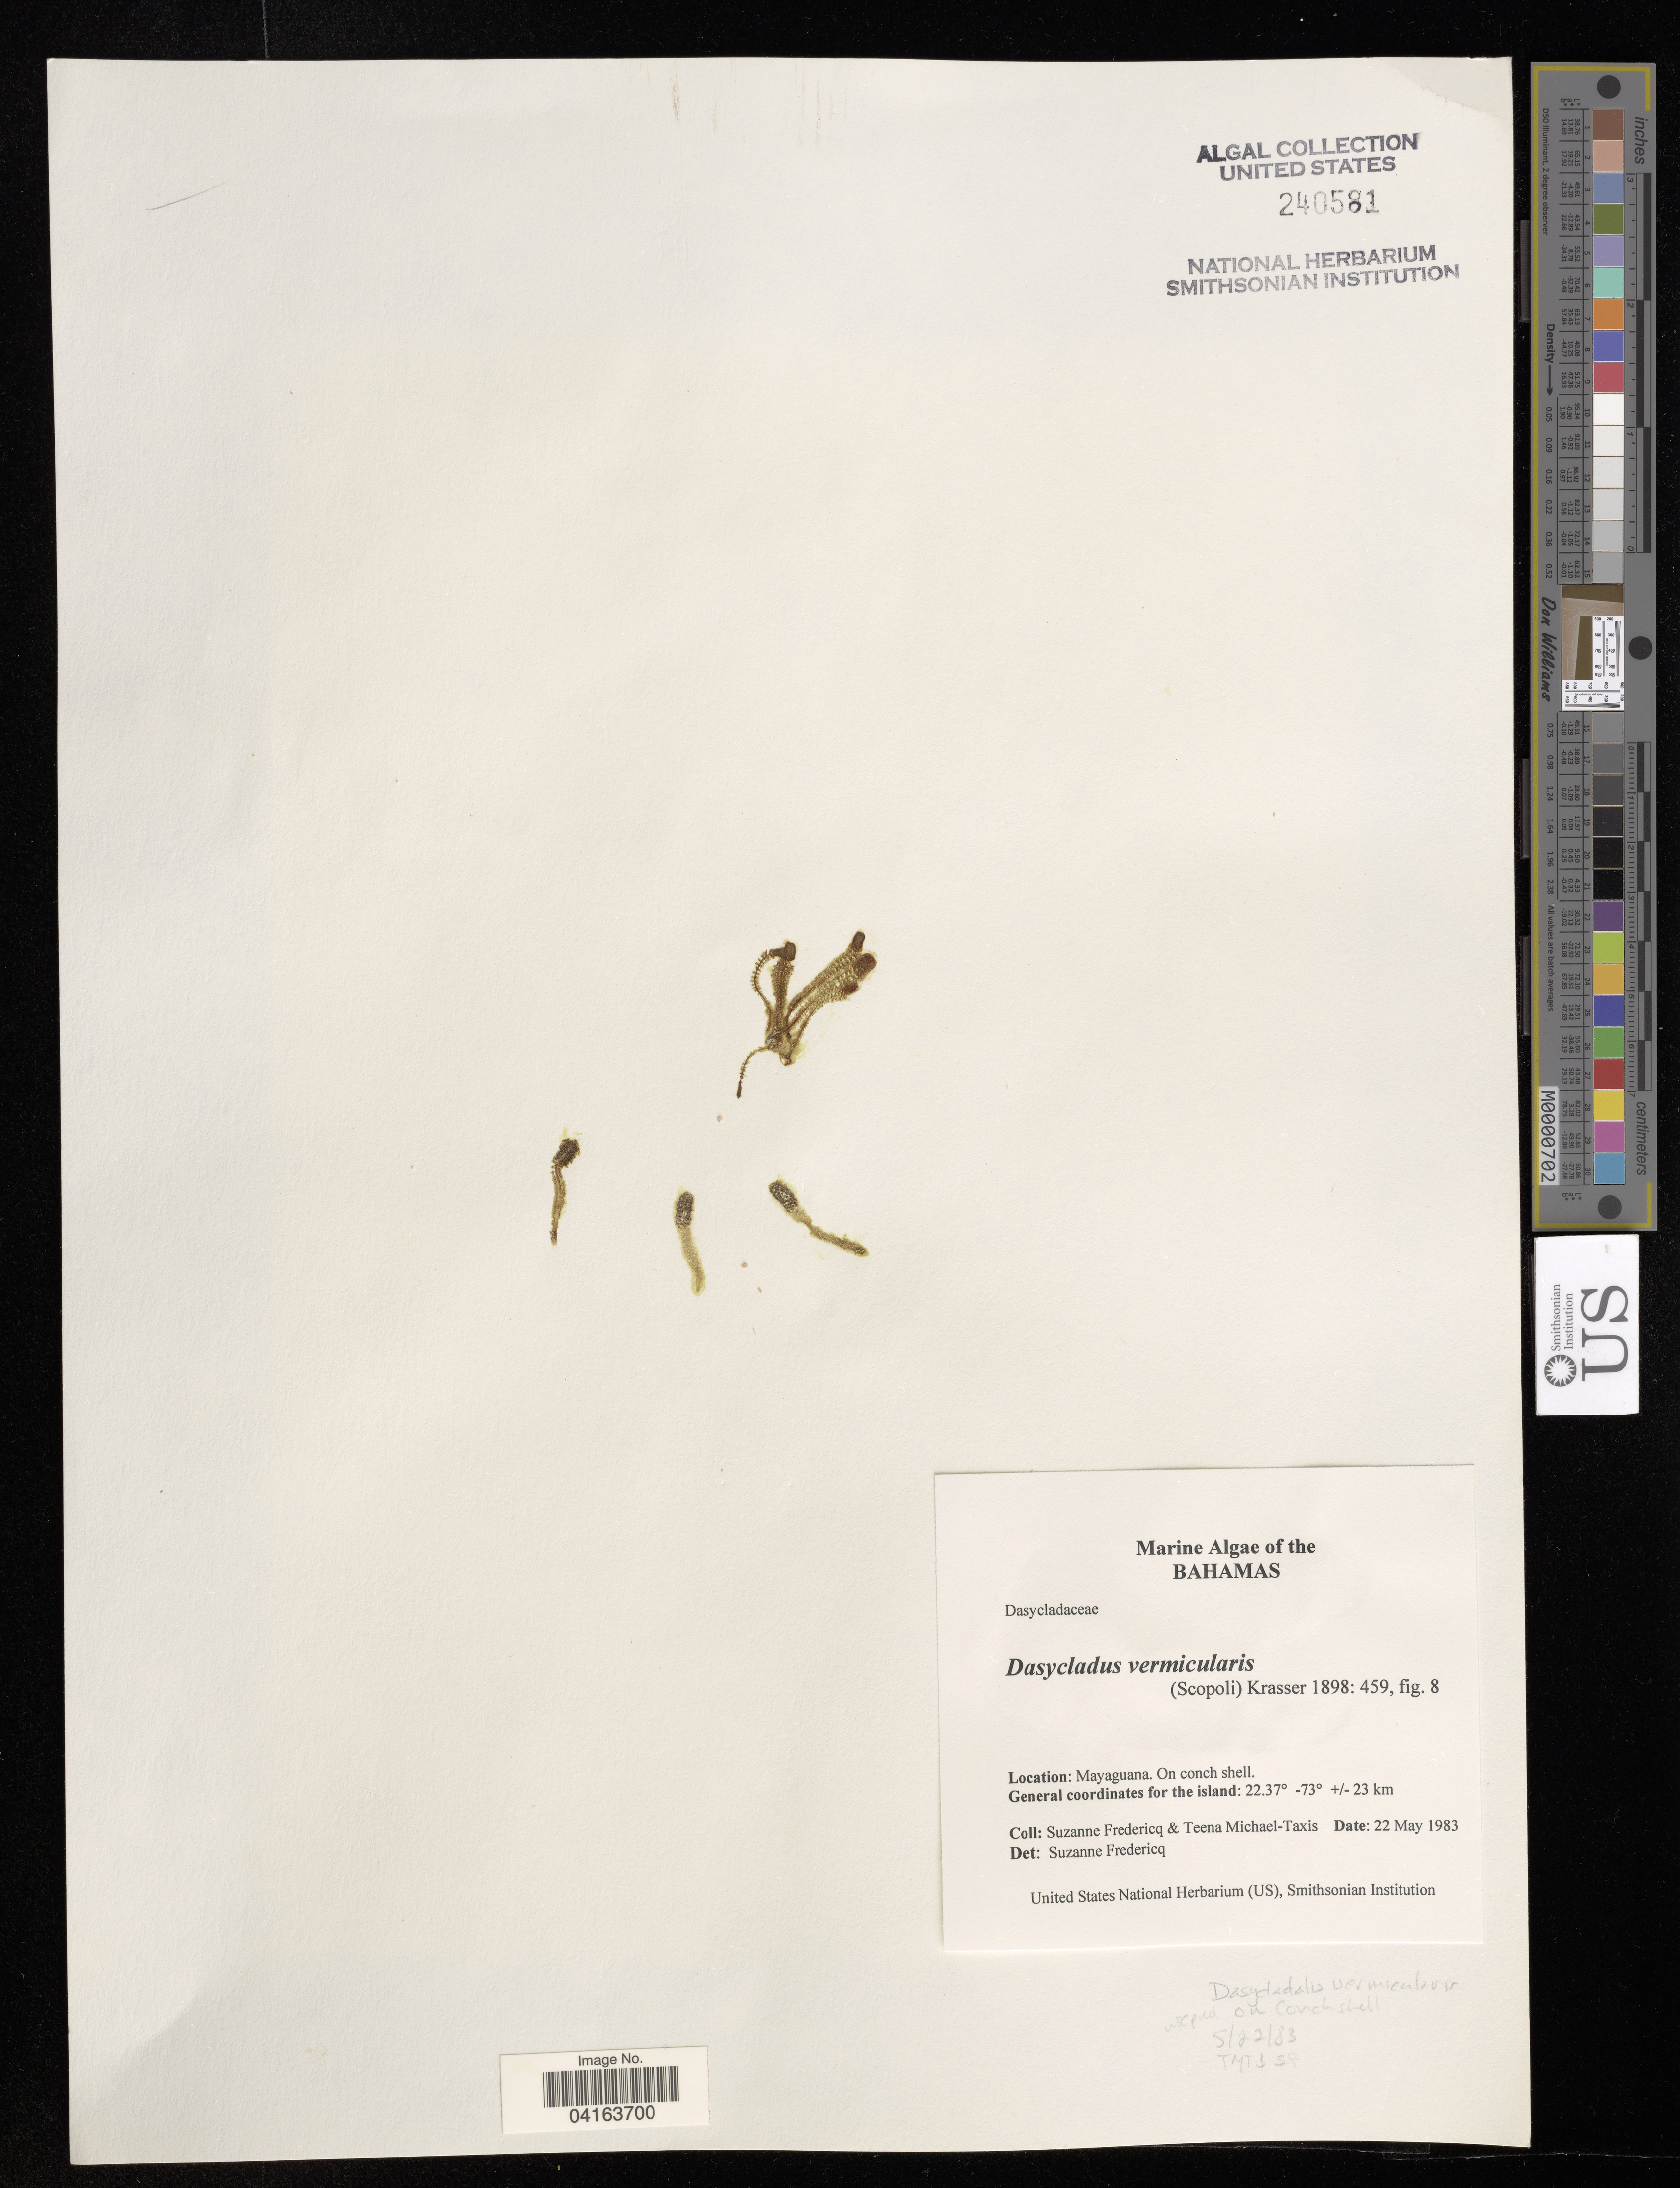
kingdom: Plantae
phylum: Chlorophyta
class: Ulvophyceae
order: Dasycladales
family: Dasycladaceae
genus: Dasycladus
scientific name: Dasycladus vermicularis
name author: (Scop.) Krasser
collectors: S. Fredericq & T. Michael-Taxis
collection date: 1983-05-22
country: Bahamas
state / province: Mayaguana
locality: On conch shell.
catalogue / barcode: US 240581